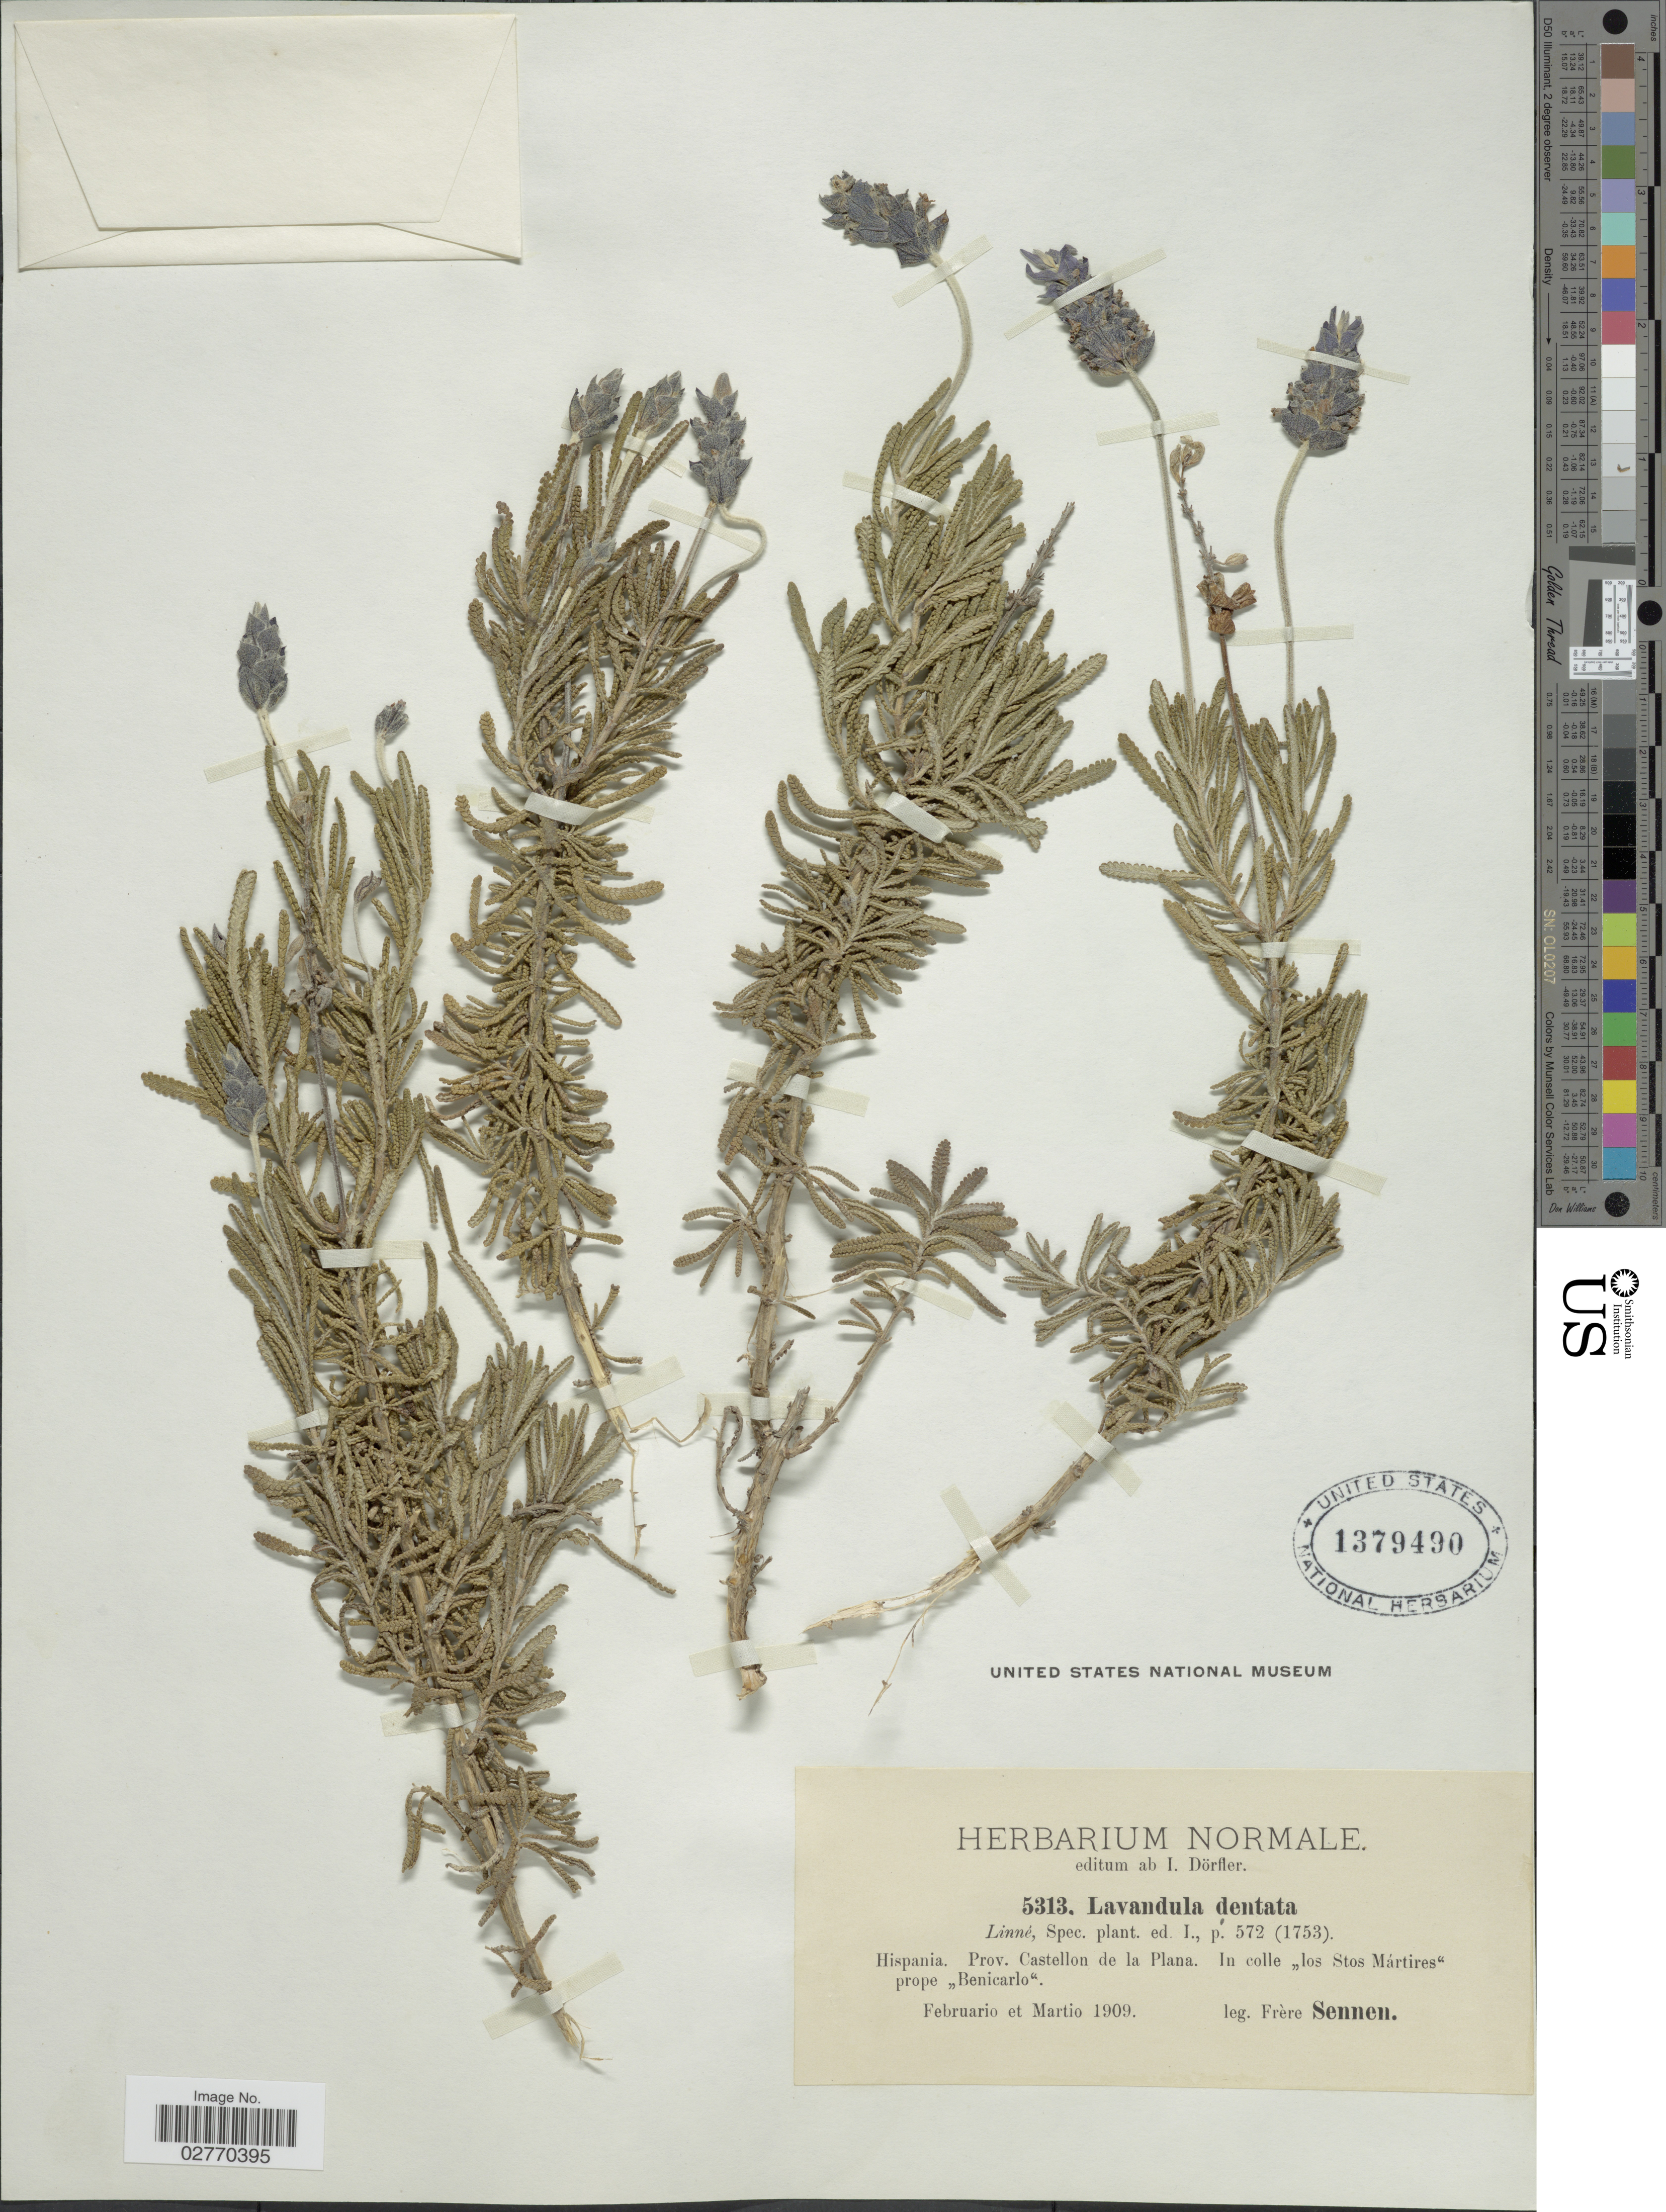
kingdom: Plantae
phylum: Tracheophyta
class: Magnoliopsida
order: Lamiales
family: Lamiaceae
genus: Lavandula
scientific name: Lavandula dentata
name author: L.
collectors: E. Sennen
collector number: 5313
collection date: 1909-02/1909-03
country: Spain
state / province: Valenciana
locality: Prov. Castellon de la Plana. In colle "los Stos Mártires" prope "Benicarlo".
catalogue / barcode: US 1379490